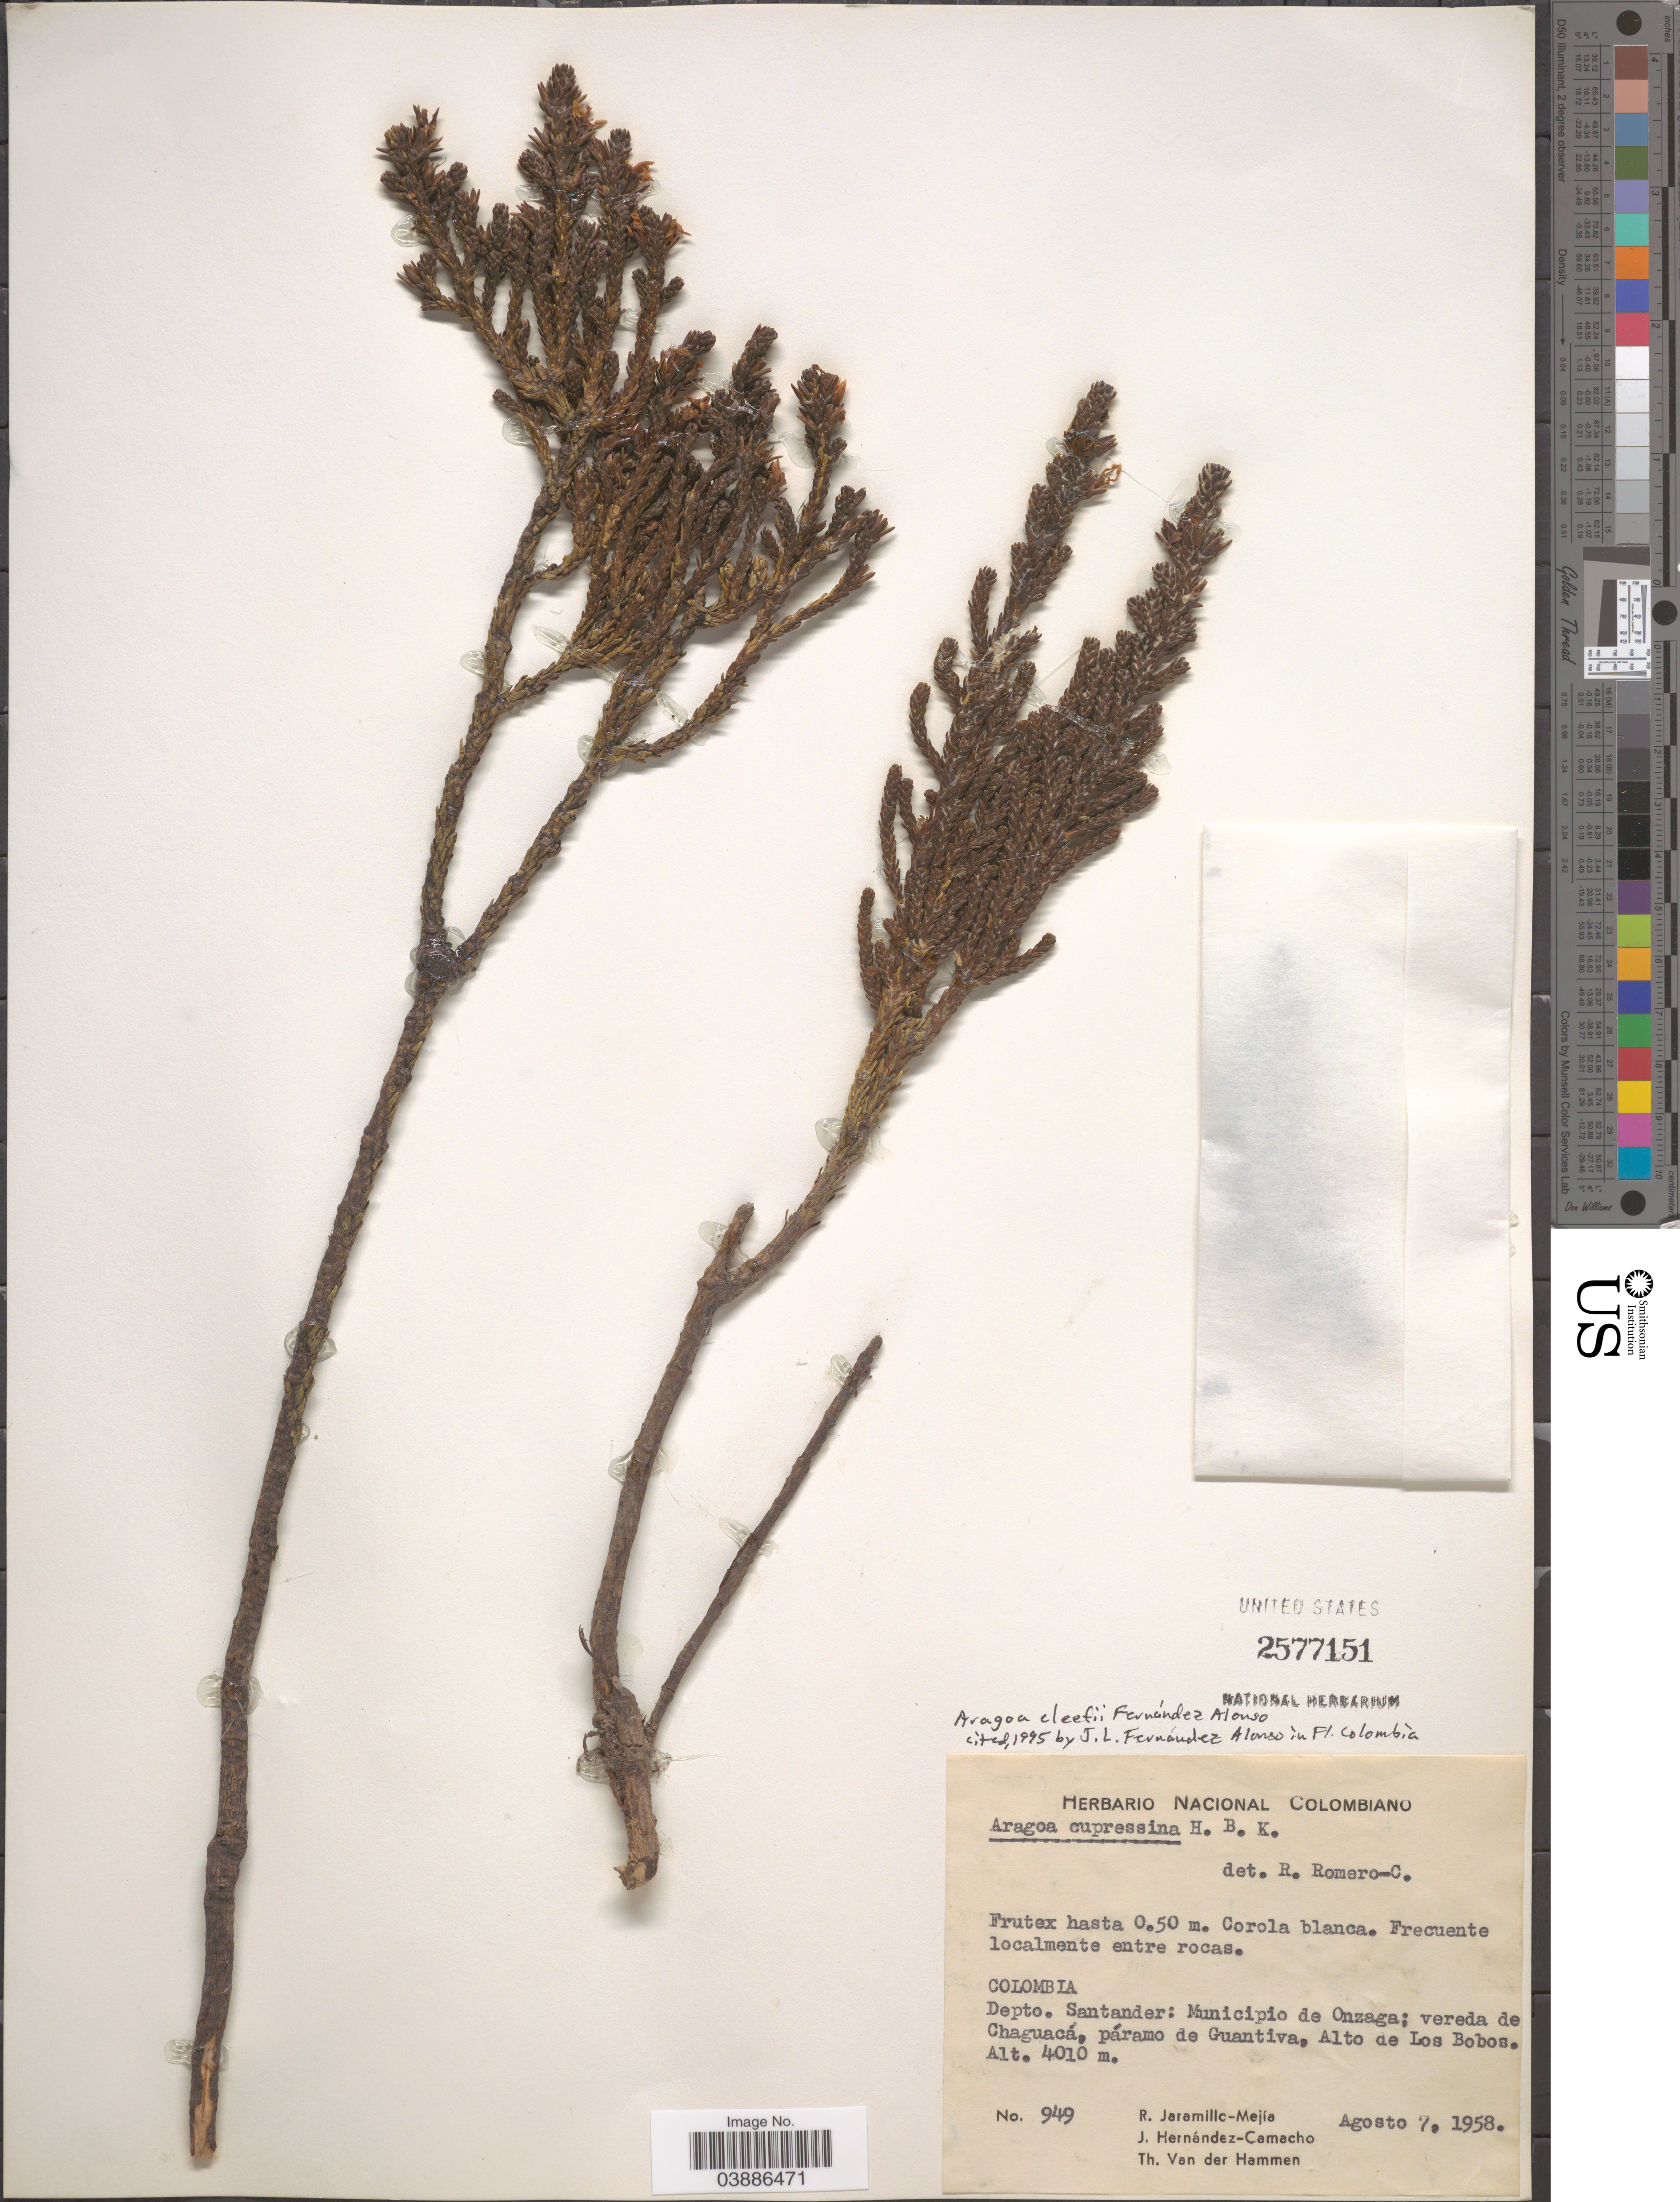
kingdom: Plantae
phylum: Tracheophyta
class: Magnoliopsida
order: Lamiales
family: Plantaginaceae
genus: Aragoa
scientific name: Aragoa cleefii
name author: Fern. Alonso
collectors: R. Jaramillo M., J. Hernández-Camacho & T. Van der Hammen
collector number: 949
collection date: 1958-08-07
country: Colombia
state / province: Santander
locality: Depto. Santander: Municipio de Onzaga; vereda de Chaguacá, páramo de Guantiva, Alto de Los Bobos.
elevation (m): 4010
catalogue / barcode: US 2577151